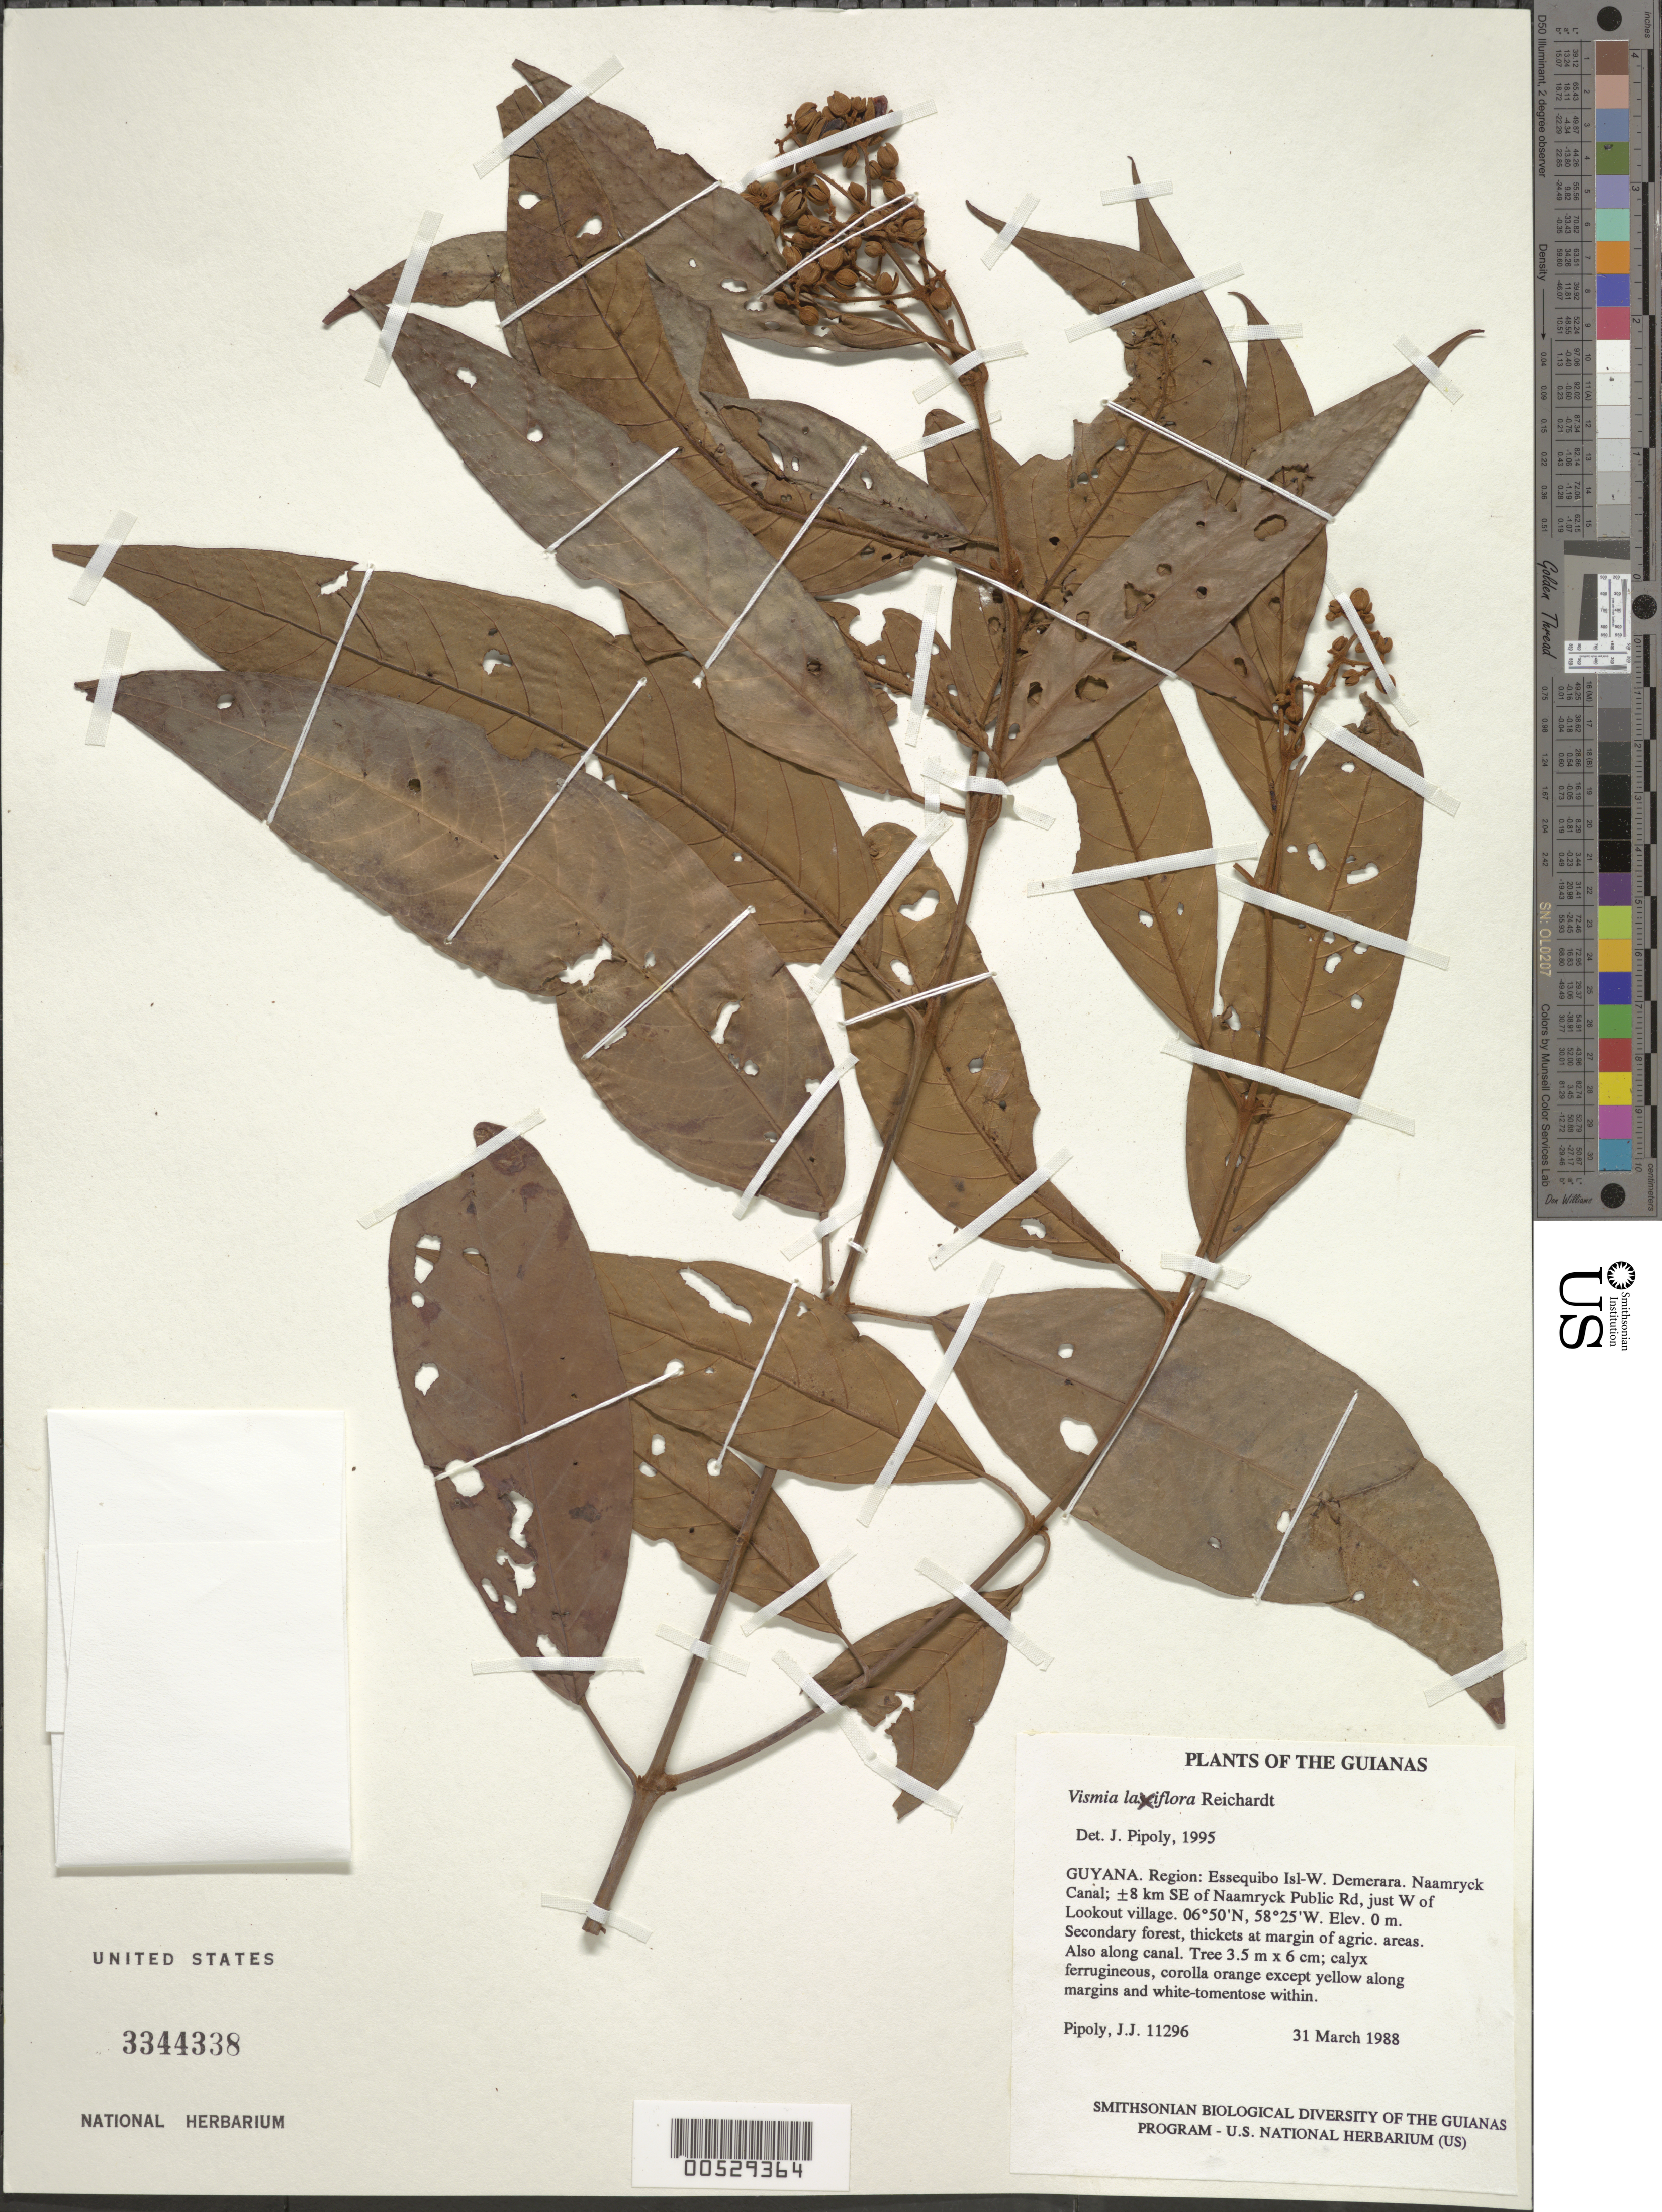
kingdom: Plantae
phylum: Tracheophyta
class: Magnoliopsida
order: Malpighiales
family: Hypericaceae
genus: Vismia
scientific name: Vismia laxiflora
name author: Reichardt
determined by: Pipoly, J. J., III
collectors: J. J. Pipoly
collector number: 11296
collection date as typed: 31 March 1987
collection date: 1987-03-31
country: Guyana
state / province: Essequibo Isl-W. Demerara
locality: Naamryck Canal; ±8 km SE of Naamryck Public Rd, just W of Lookout village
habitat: Secondary forest, thickets at margin of agric. areas. Also along canal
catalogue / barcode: US 3344338